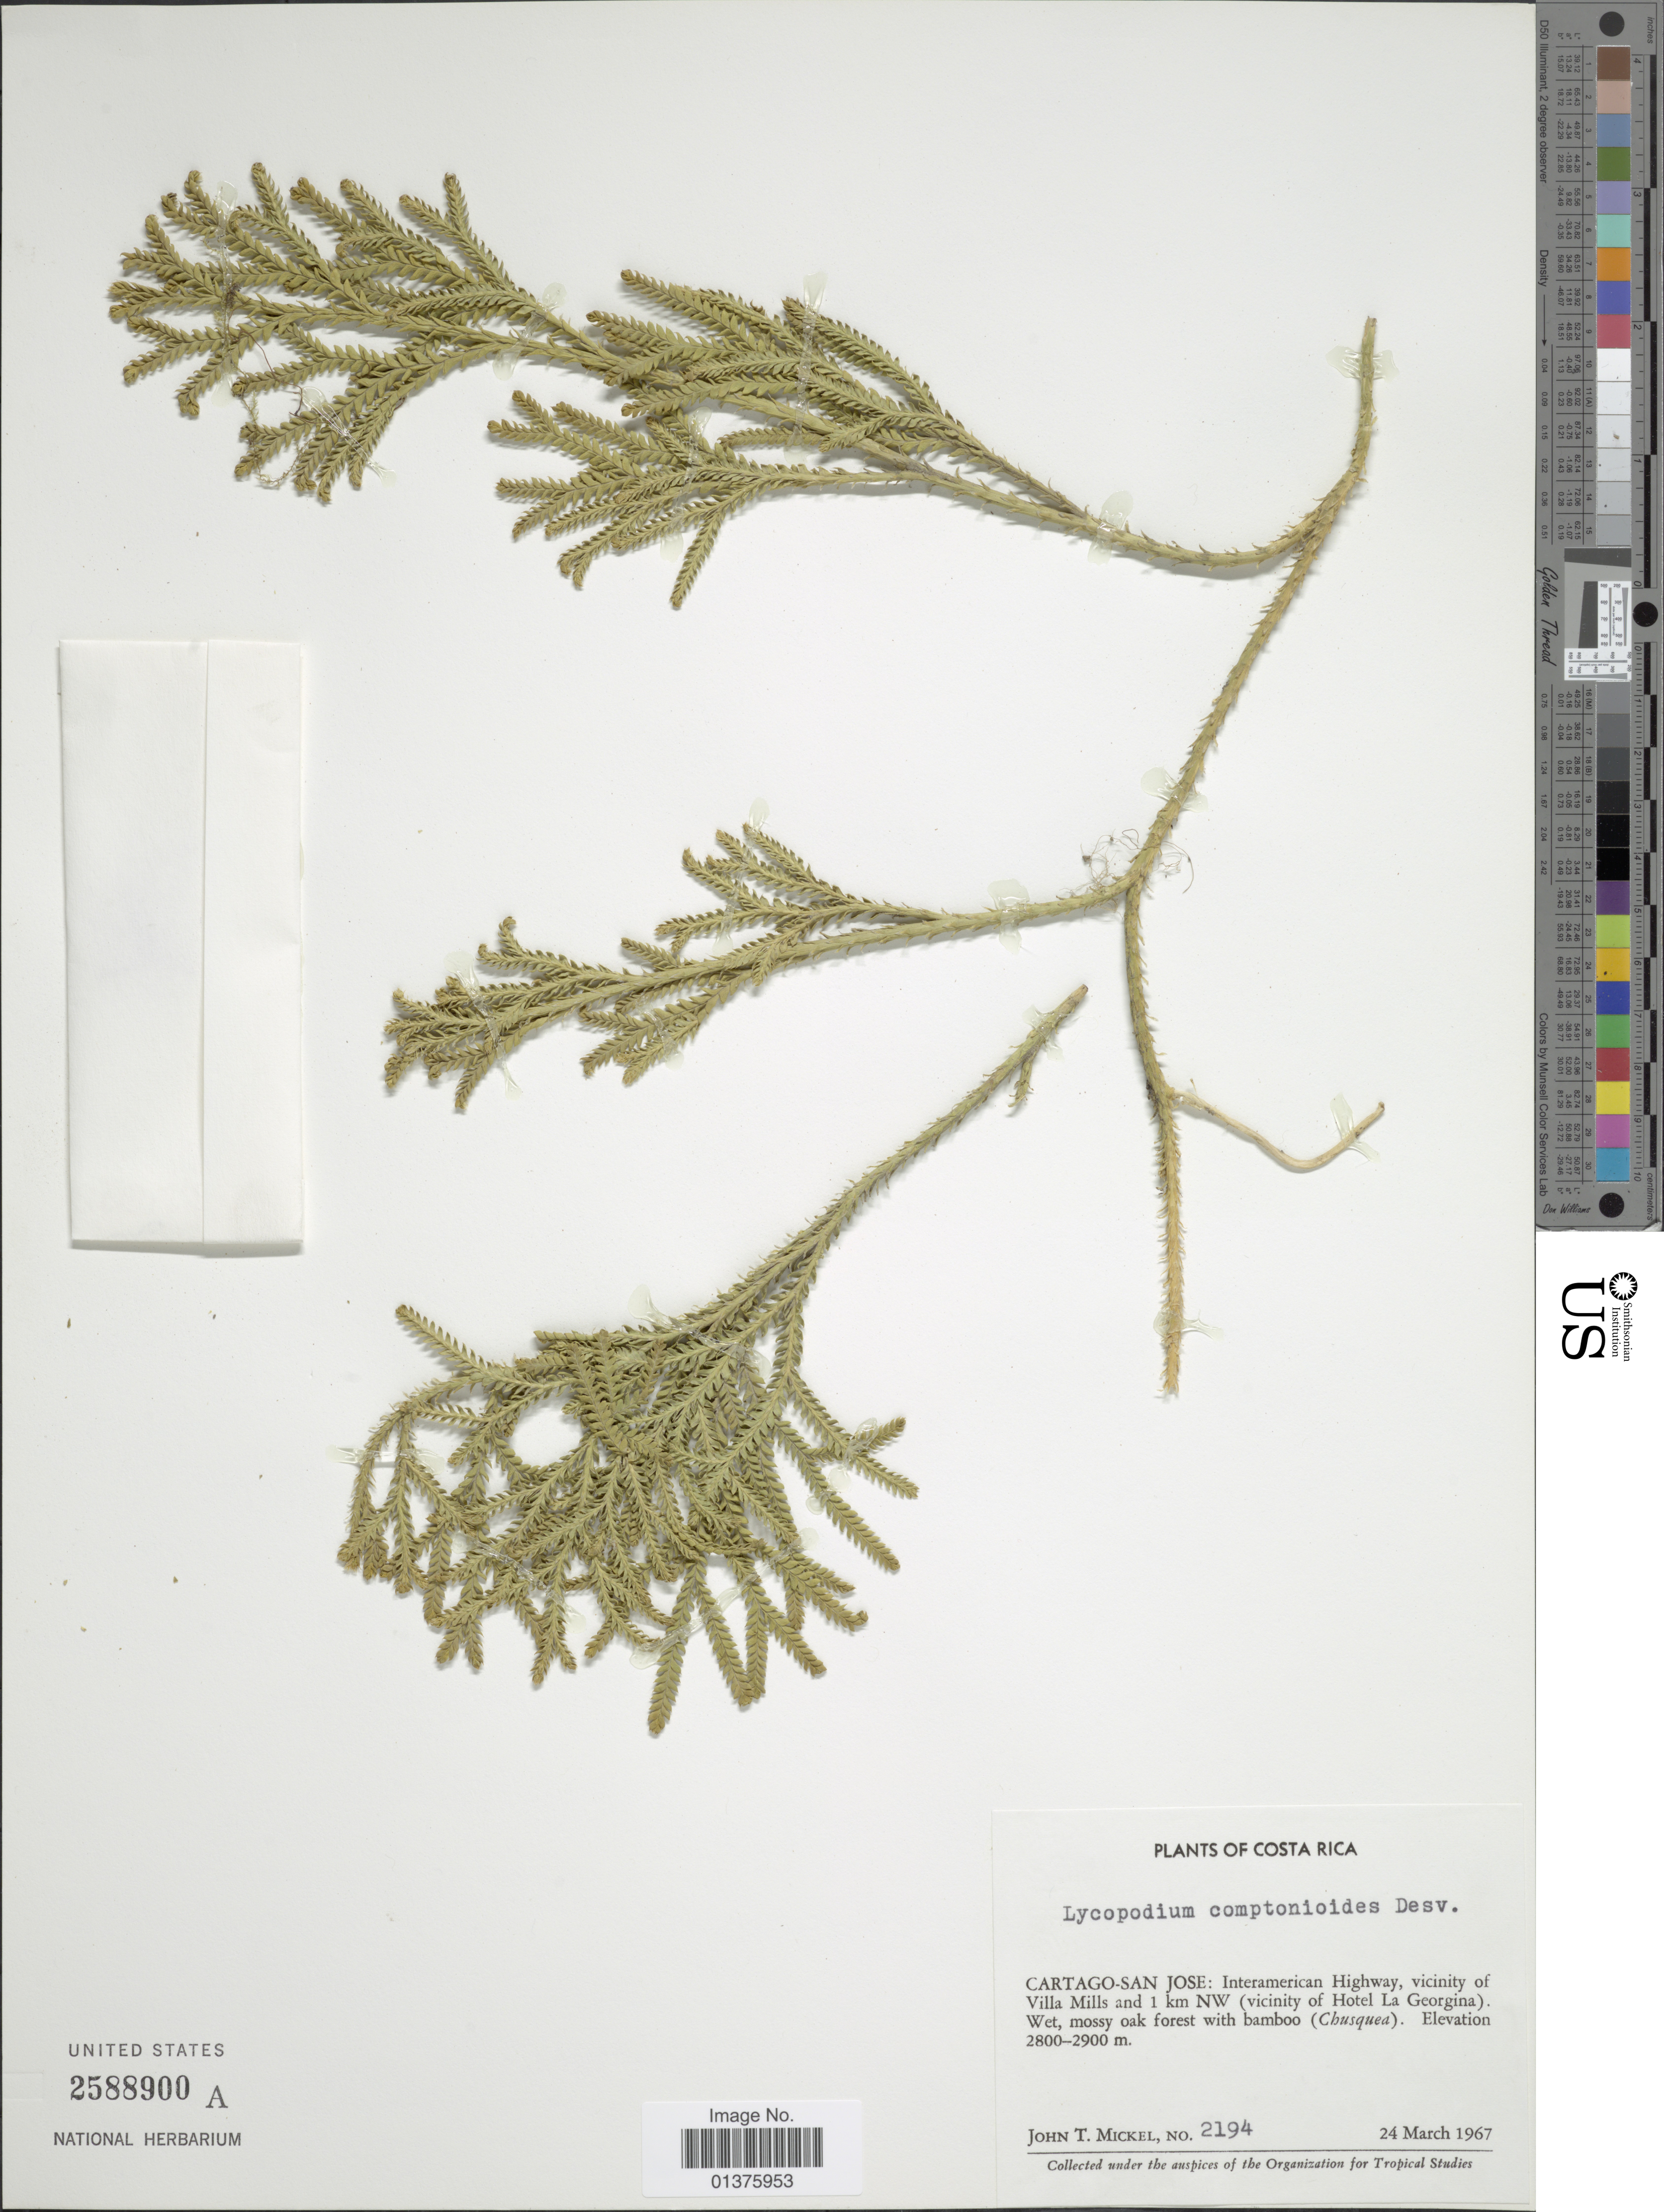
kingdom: Plantae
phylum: Tracheophyta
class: Lycopodiopsida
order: Lycopodiales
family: Lycopodiaceae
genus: Diphasium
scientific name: Diphasium jussiaei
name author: (Desv.) C. Presl ex Rothm.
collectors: J. T. Mickel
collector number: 2194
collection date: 1967-03-24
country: Costa Rica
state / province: Cartago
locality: Cartago & San José: Interamerican Highway, vicinity of Villa Mills and 1km NW (Vicinity of Hotel La Georgina).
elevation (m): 2800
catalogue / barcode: US 2588900A